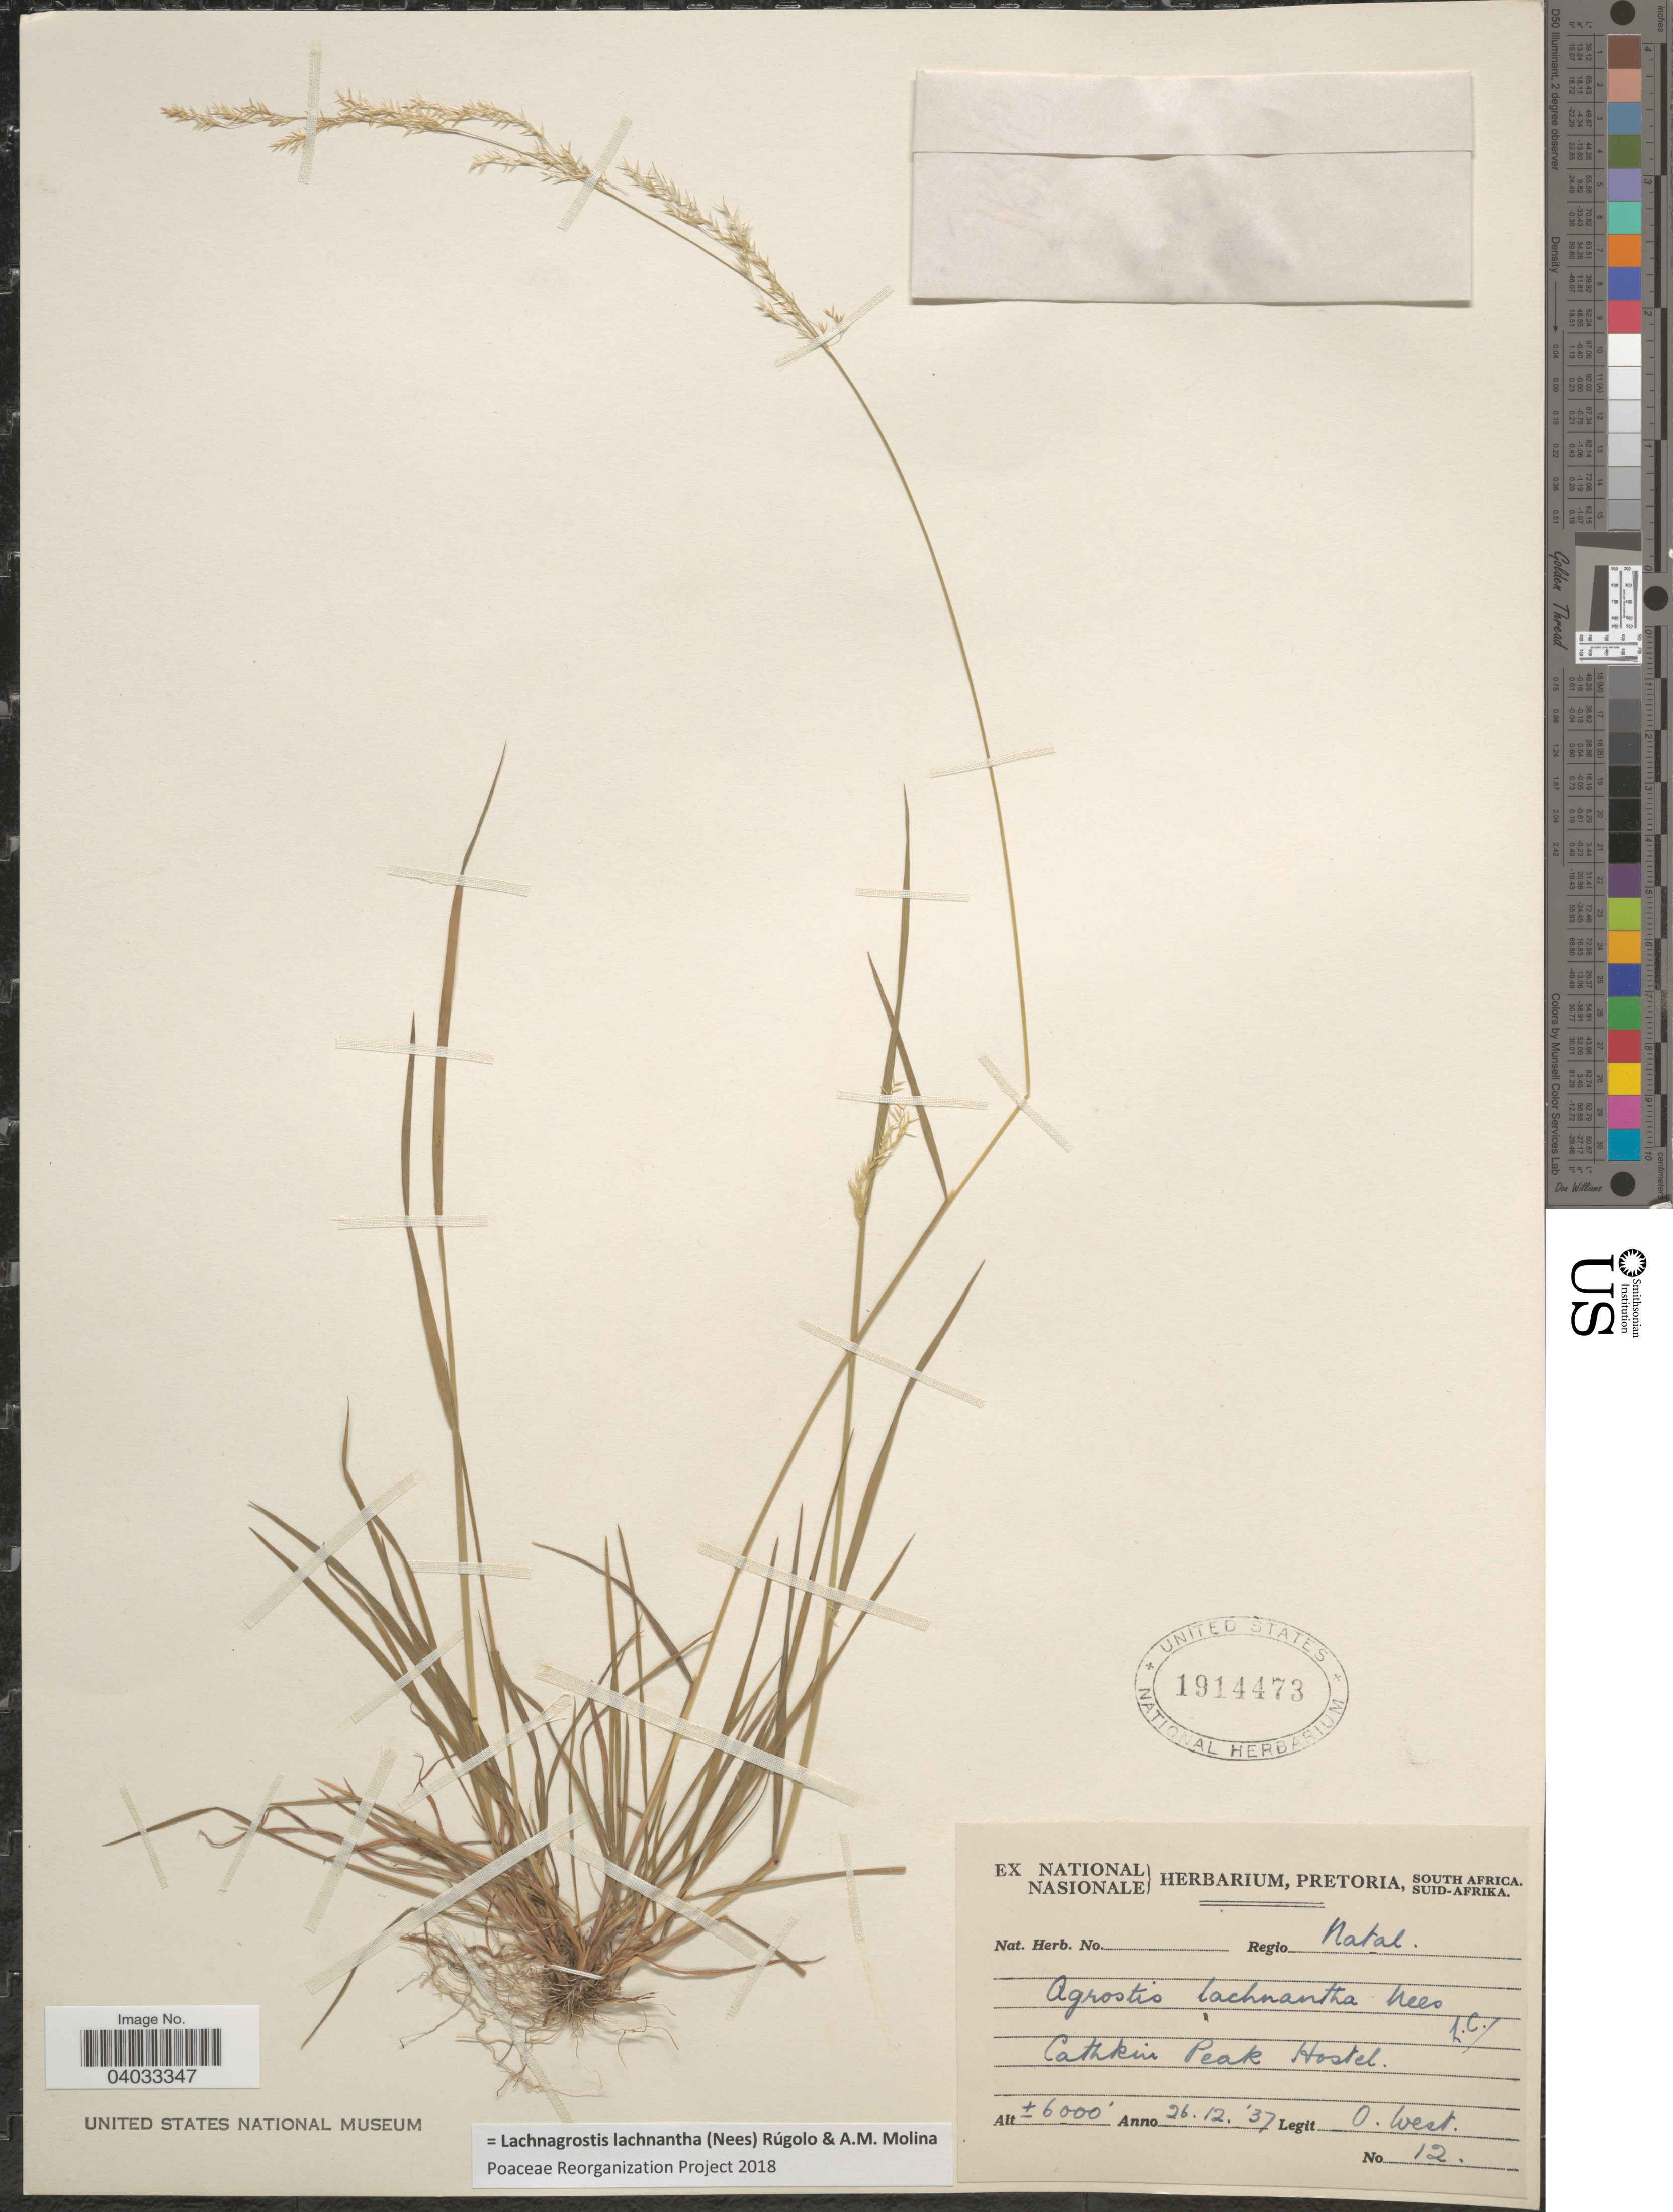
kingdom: Plantae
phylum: Tracheophyta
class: Liliopsida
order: Poales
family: Poaceae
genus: Lachnagrostis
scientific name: Lachnagrostis lachnantha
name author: (Nees) Rúgolo & A.M. Molina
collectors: O. West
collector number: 12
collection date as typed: Transcribed d/m/y: 26/12/37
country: South Africa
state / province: KwaZulu-Natal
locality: Regio Natal. Cathrin Peak Hostel.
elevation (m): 1829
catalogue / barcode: US 1914473